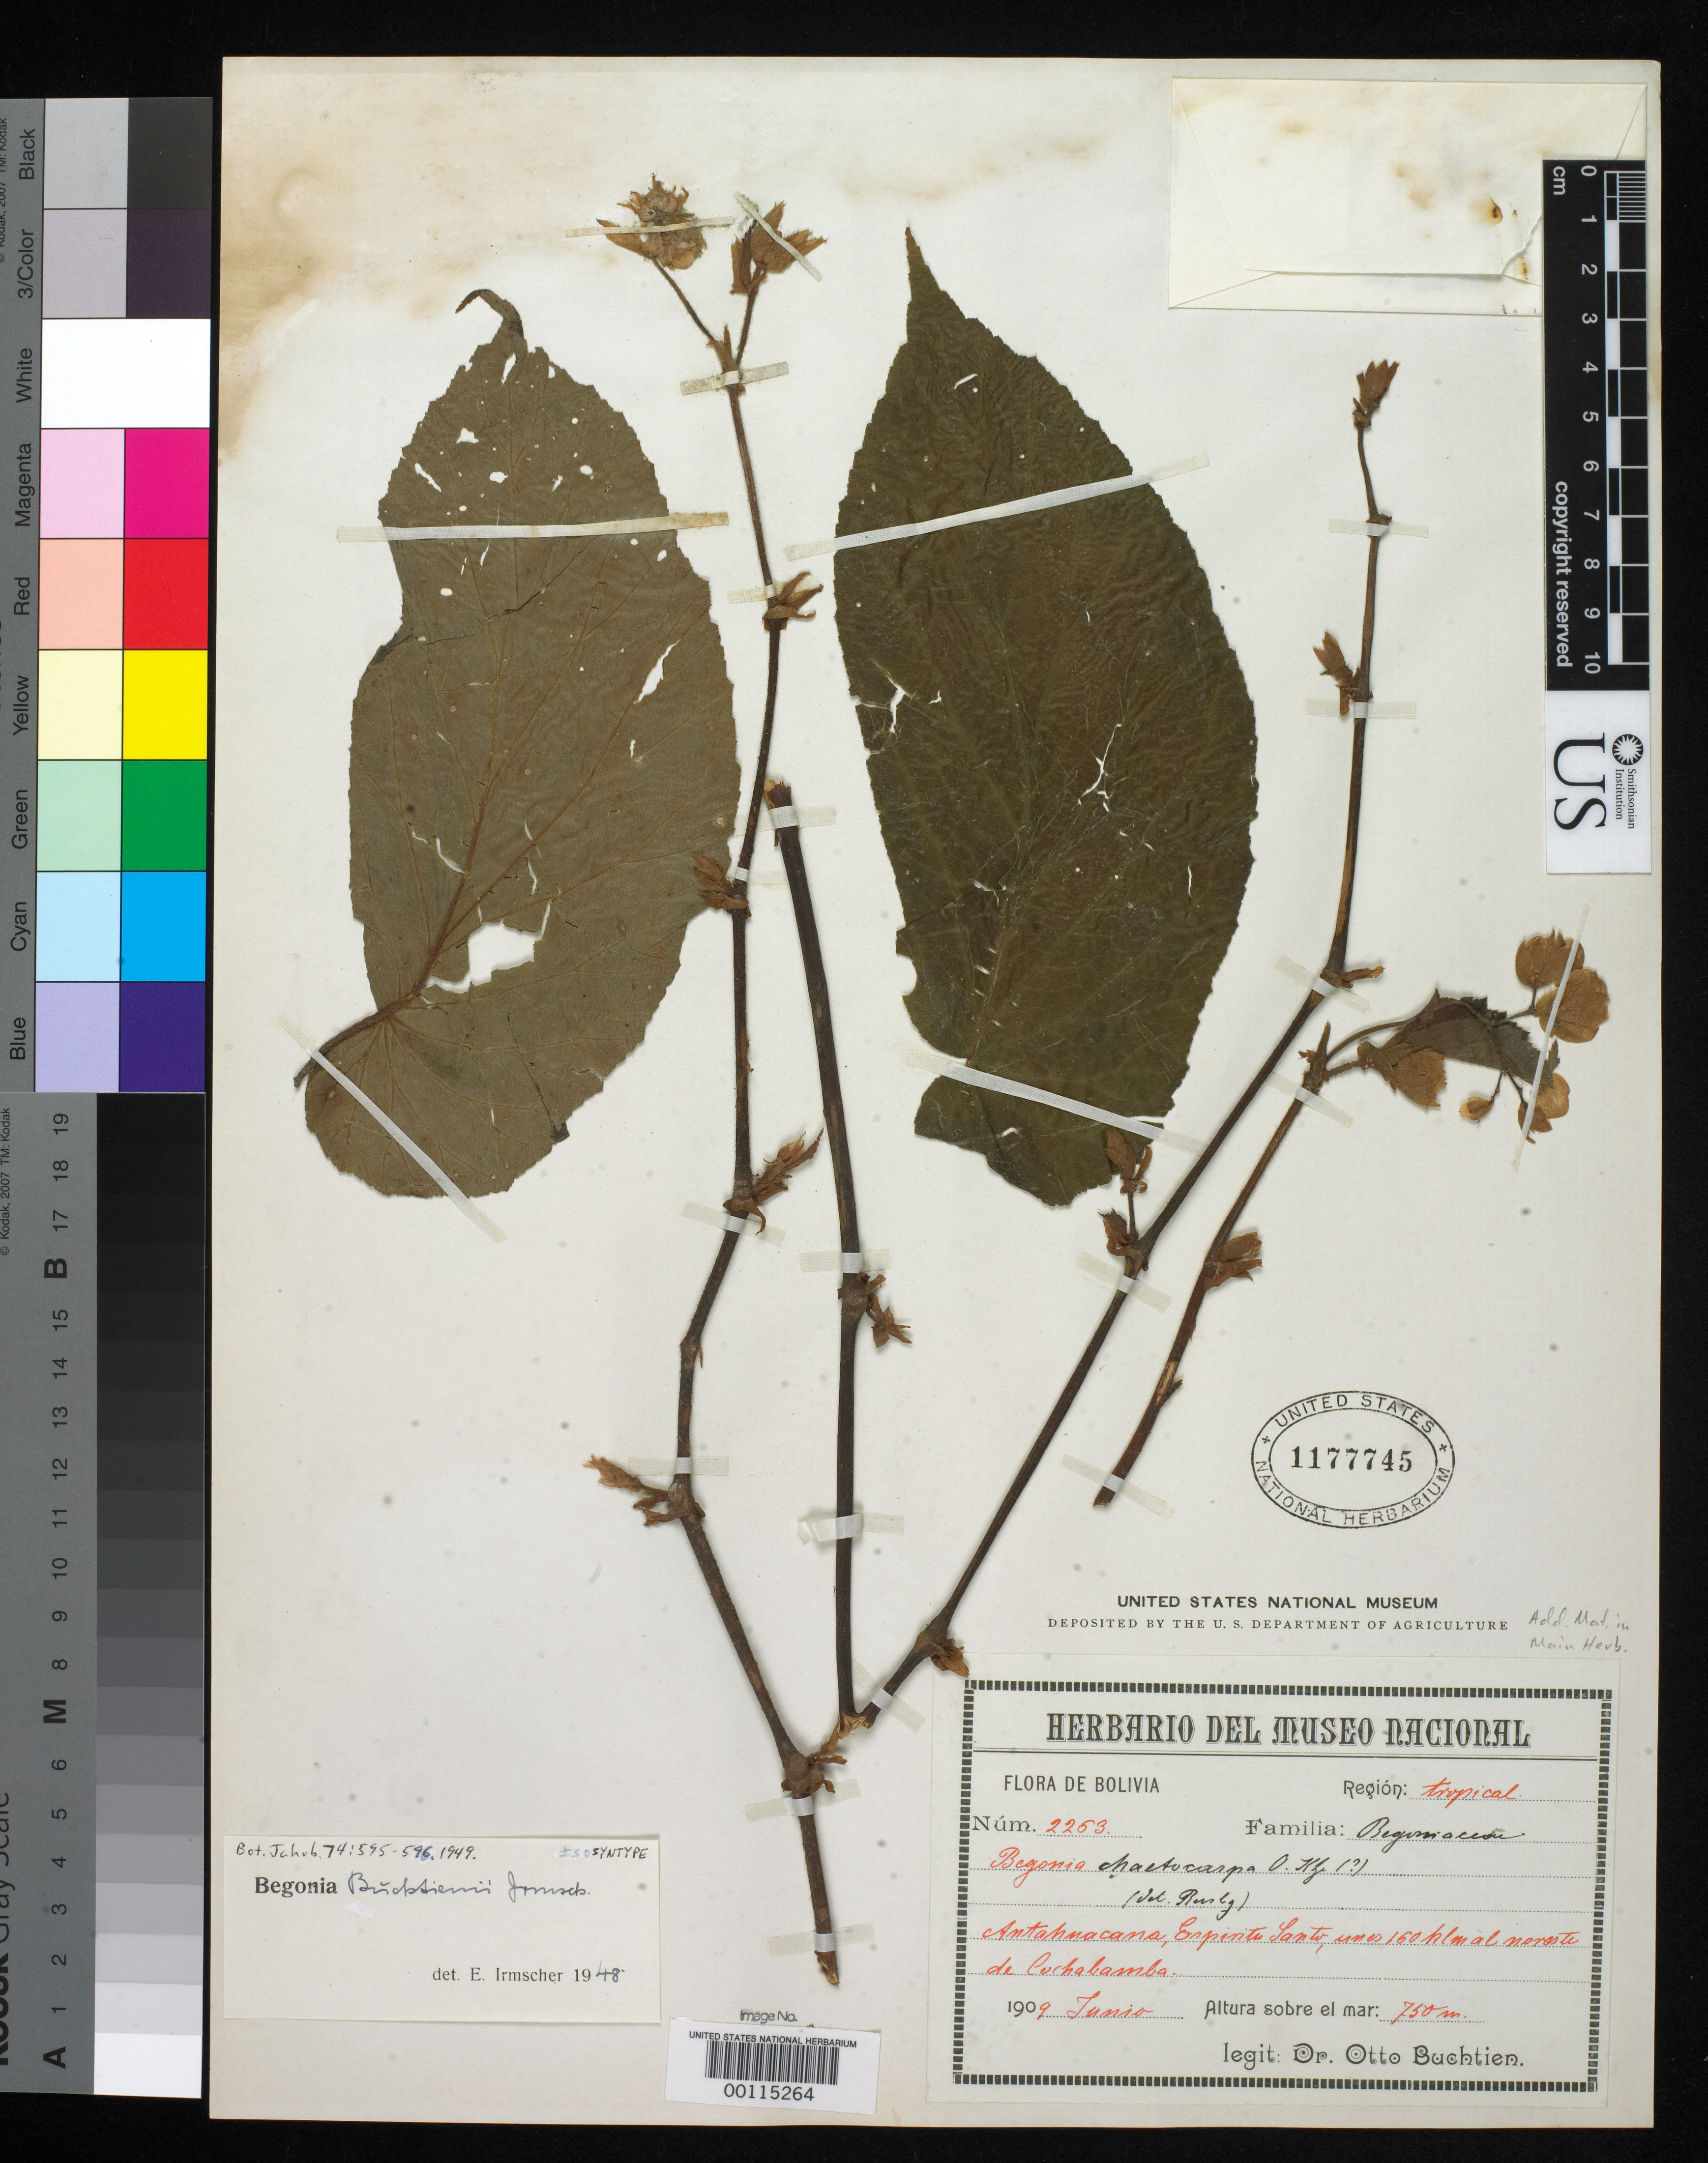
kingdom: Plantae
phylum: Tracheophyta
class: Magnoliopsida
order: Cucurbitales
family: Begoniaceae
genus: Begonia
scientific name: Begonia buchtienii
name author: Irmsch.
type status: Syntype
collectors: O. Buchtien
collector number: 2263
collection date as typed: Jun 1909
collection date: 1909-06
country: Bolivia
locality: Antahuacana, Espirito Santo, 160 km NE of Cochabamba.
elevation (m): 750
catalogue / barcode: US 1177745